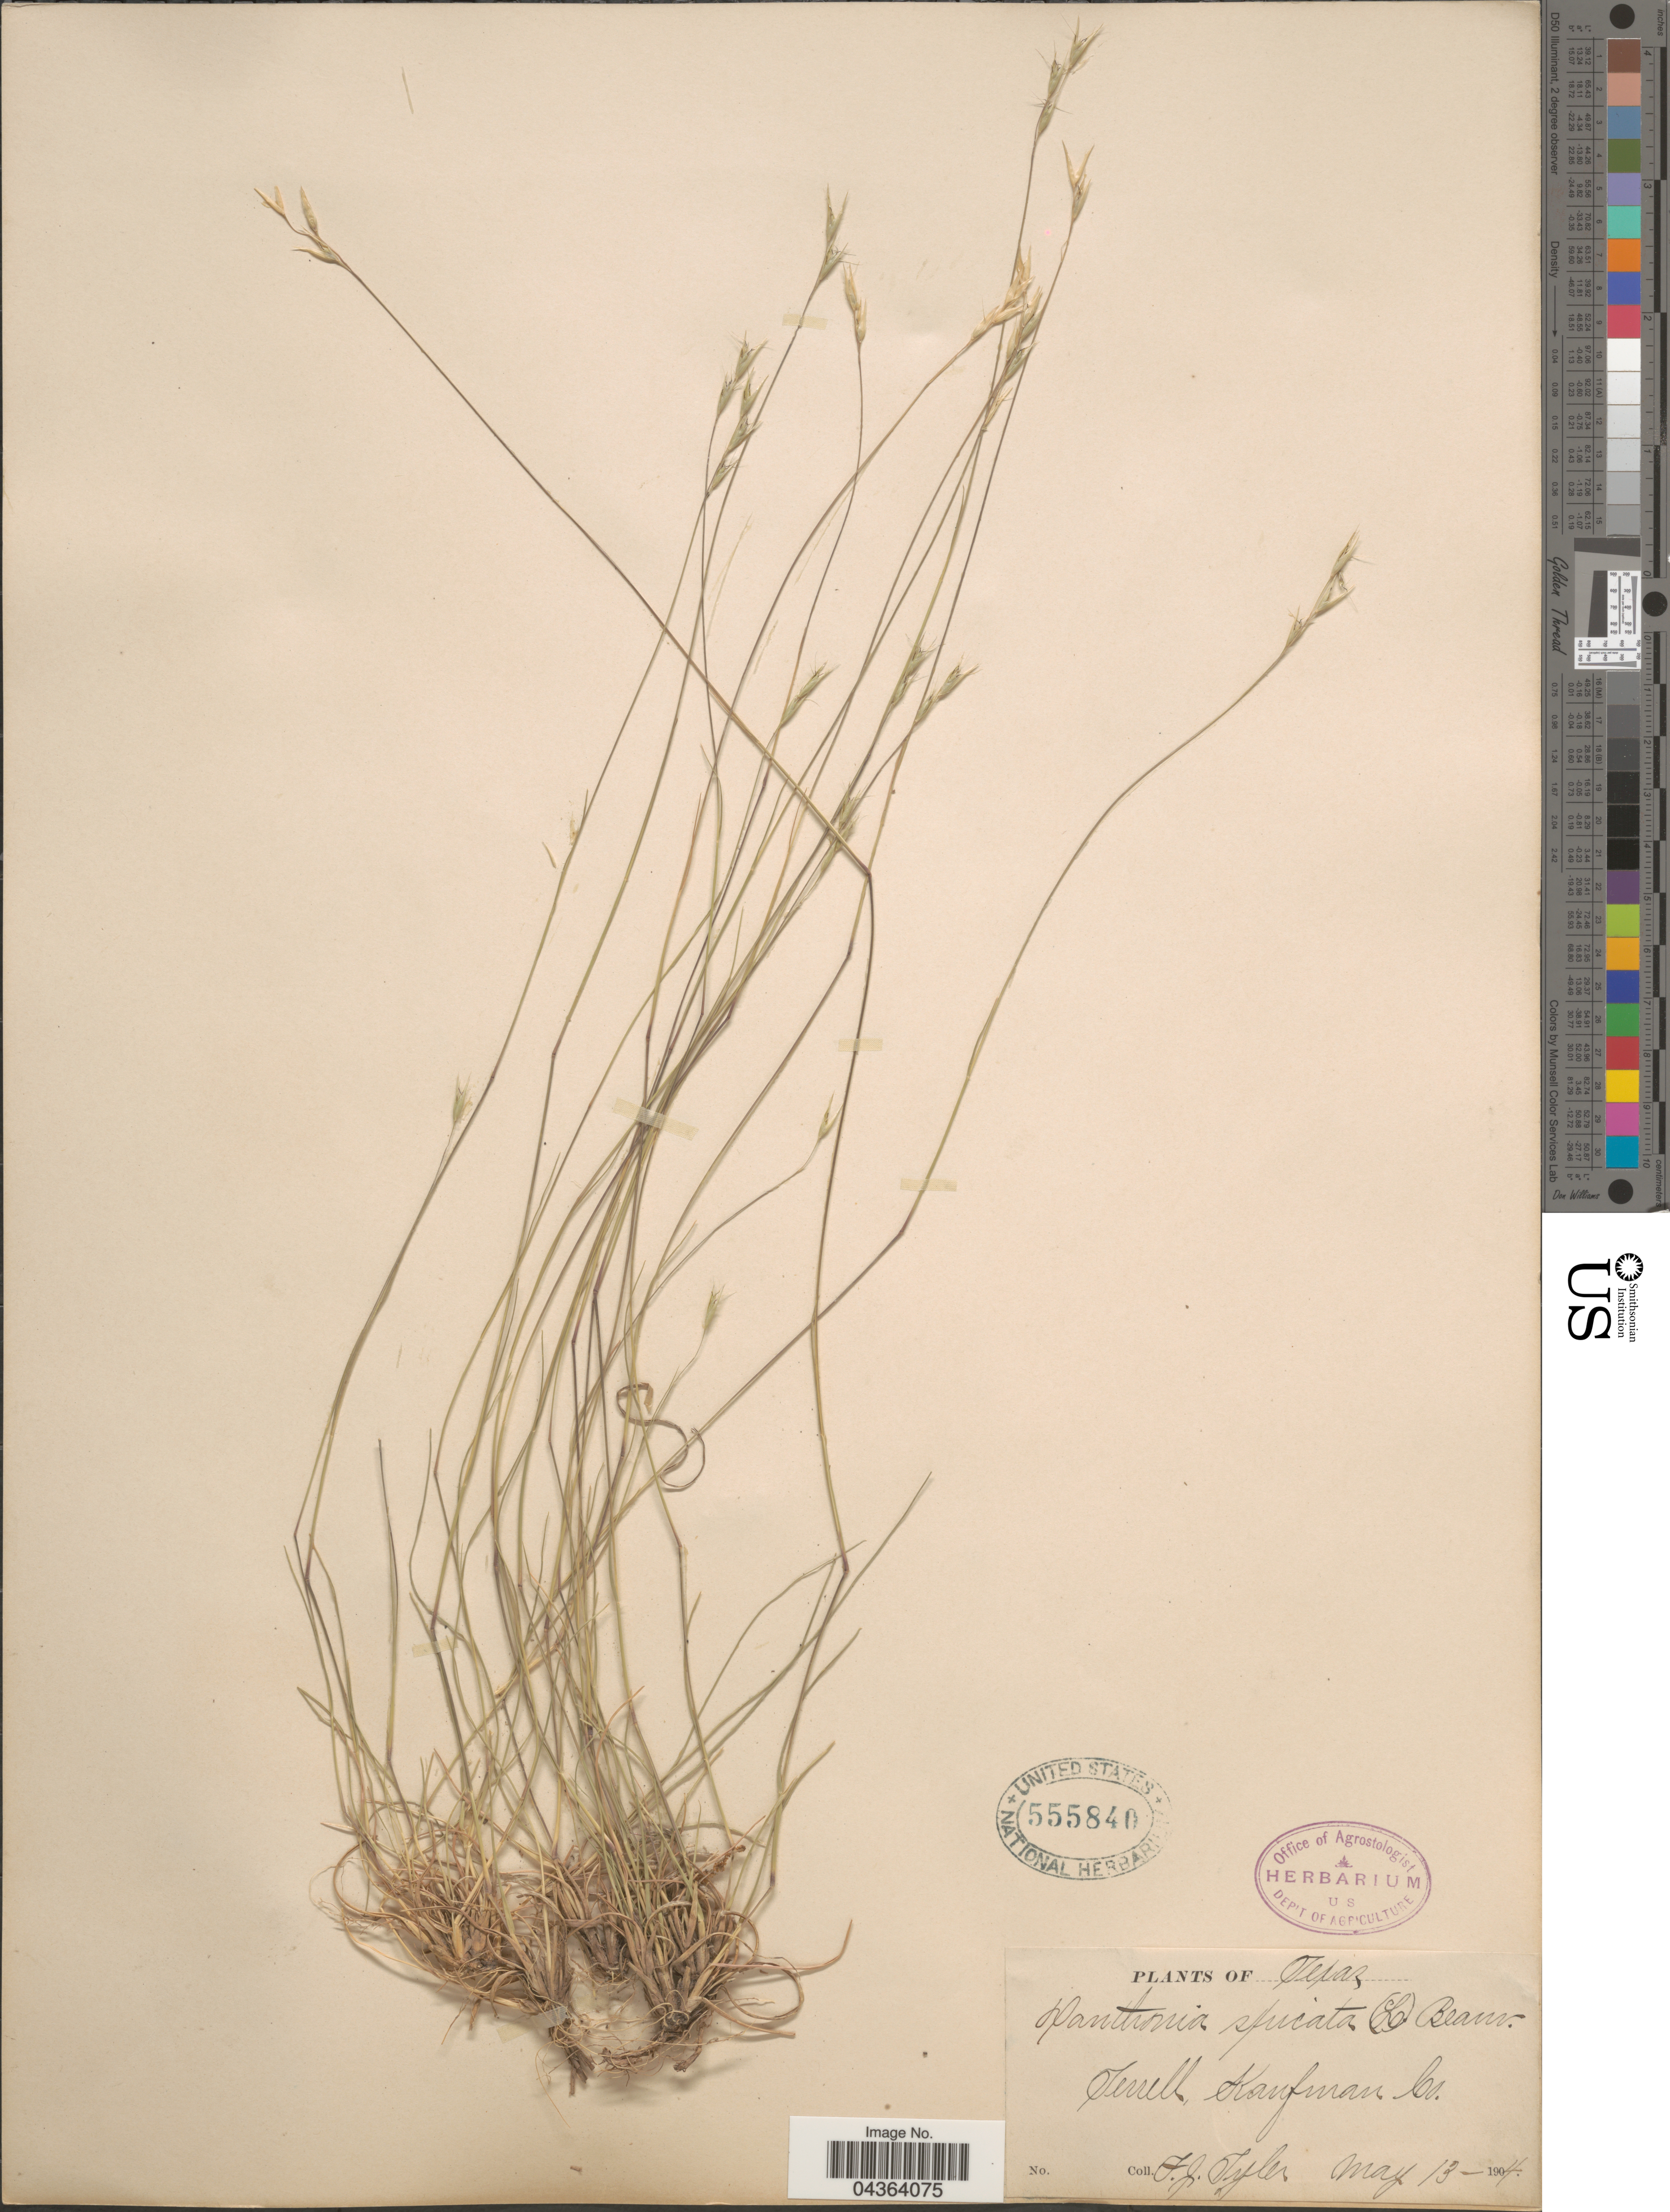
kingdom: Plantae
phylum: Tracheophyta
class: Liliopsida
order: Poales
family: Poaceae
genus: Danthonia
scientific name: Danthonia spicata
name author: (L.) P. Beauv. ex Roem. & Schult.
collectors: F. Tyler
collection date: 1904-05-13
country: United States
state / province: Texas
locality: Terrell, Kaufman Co.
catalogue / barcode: US 555840